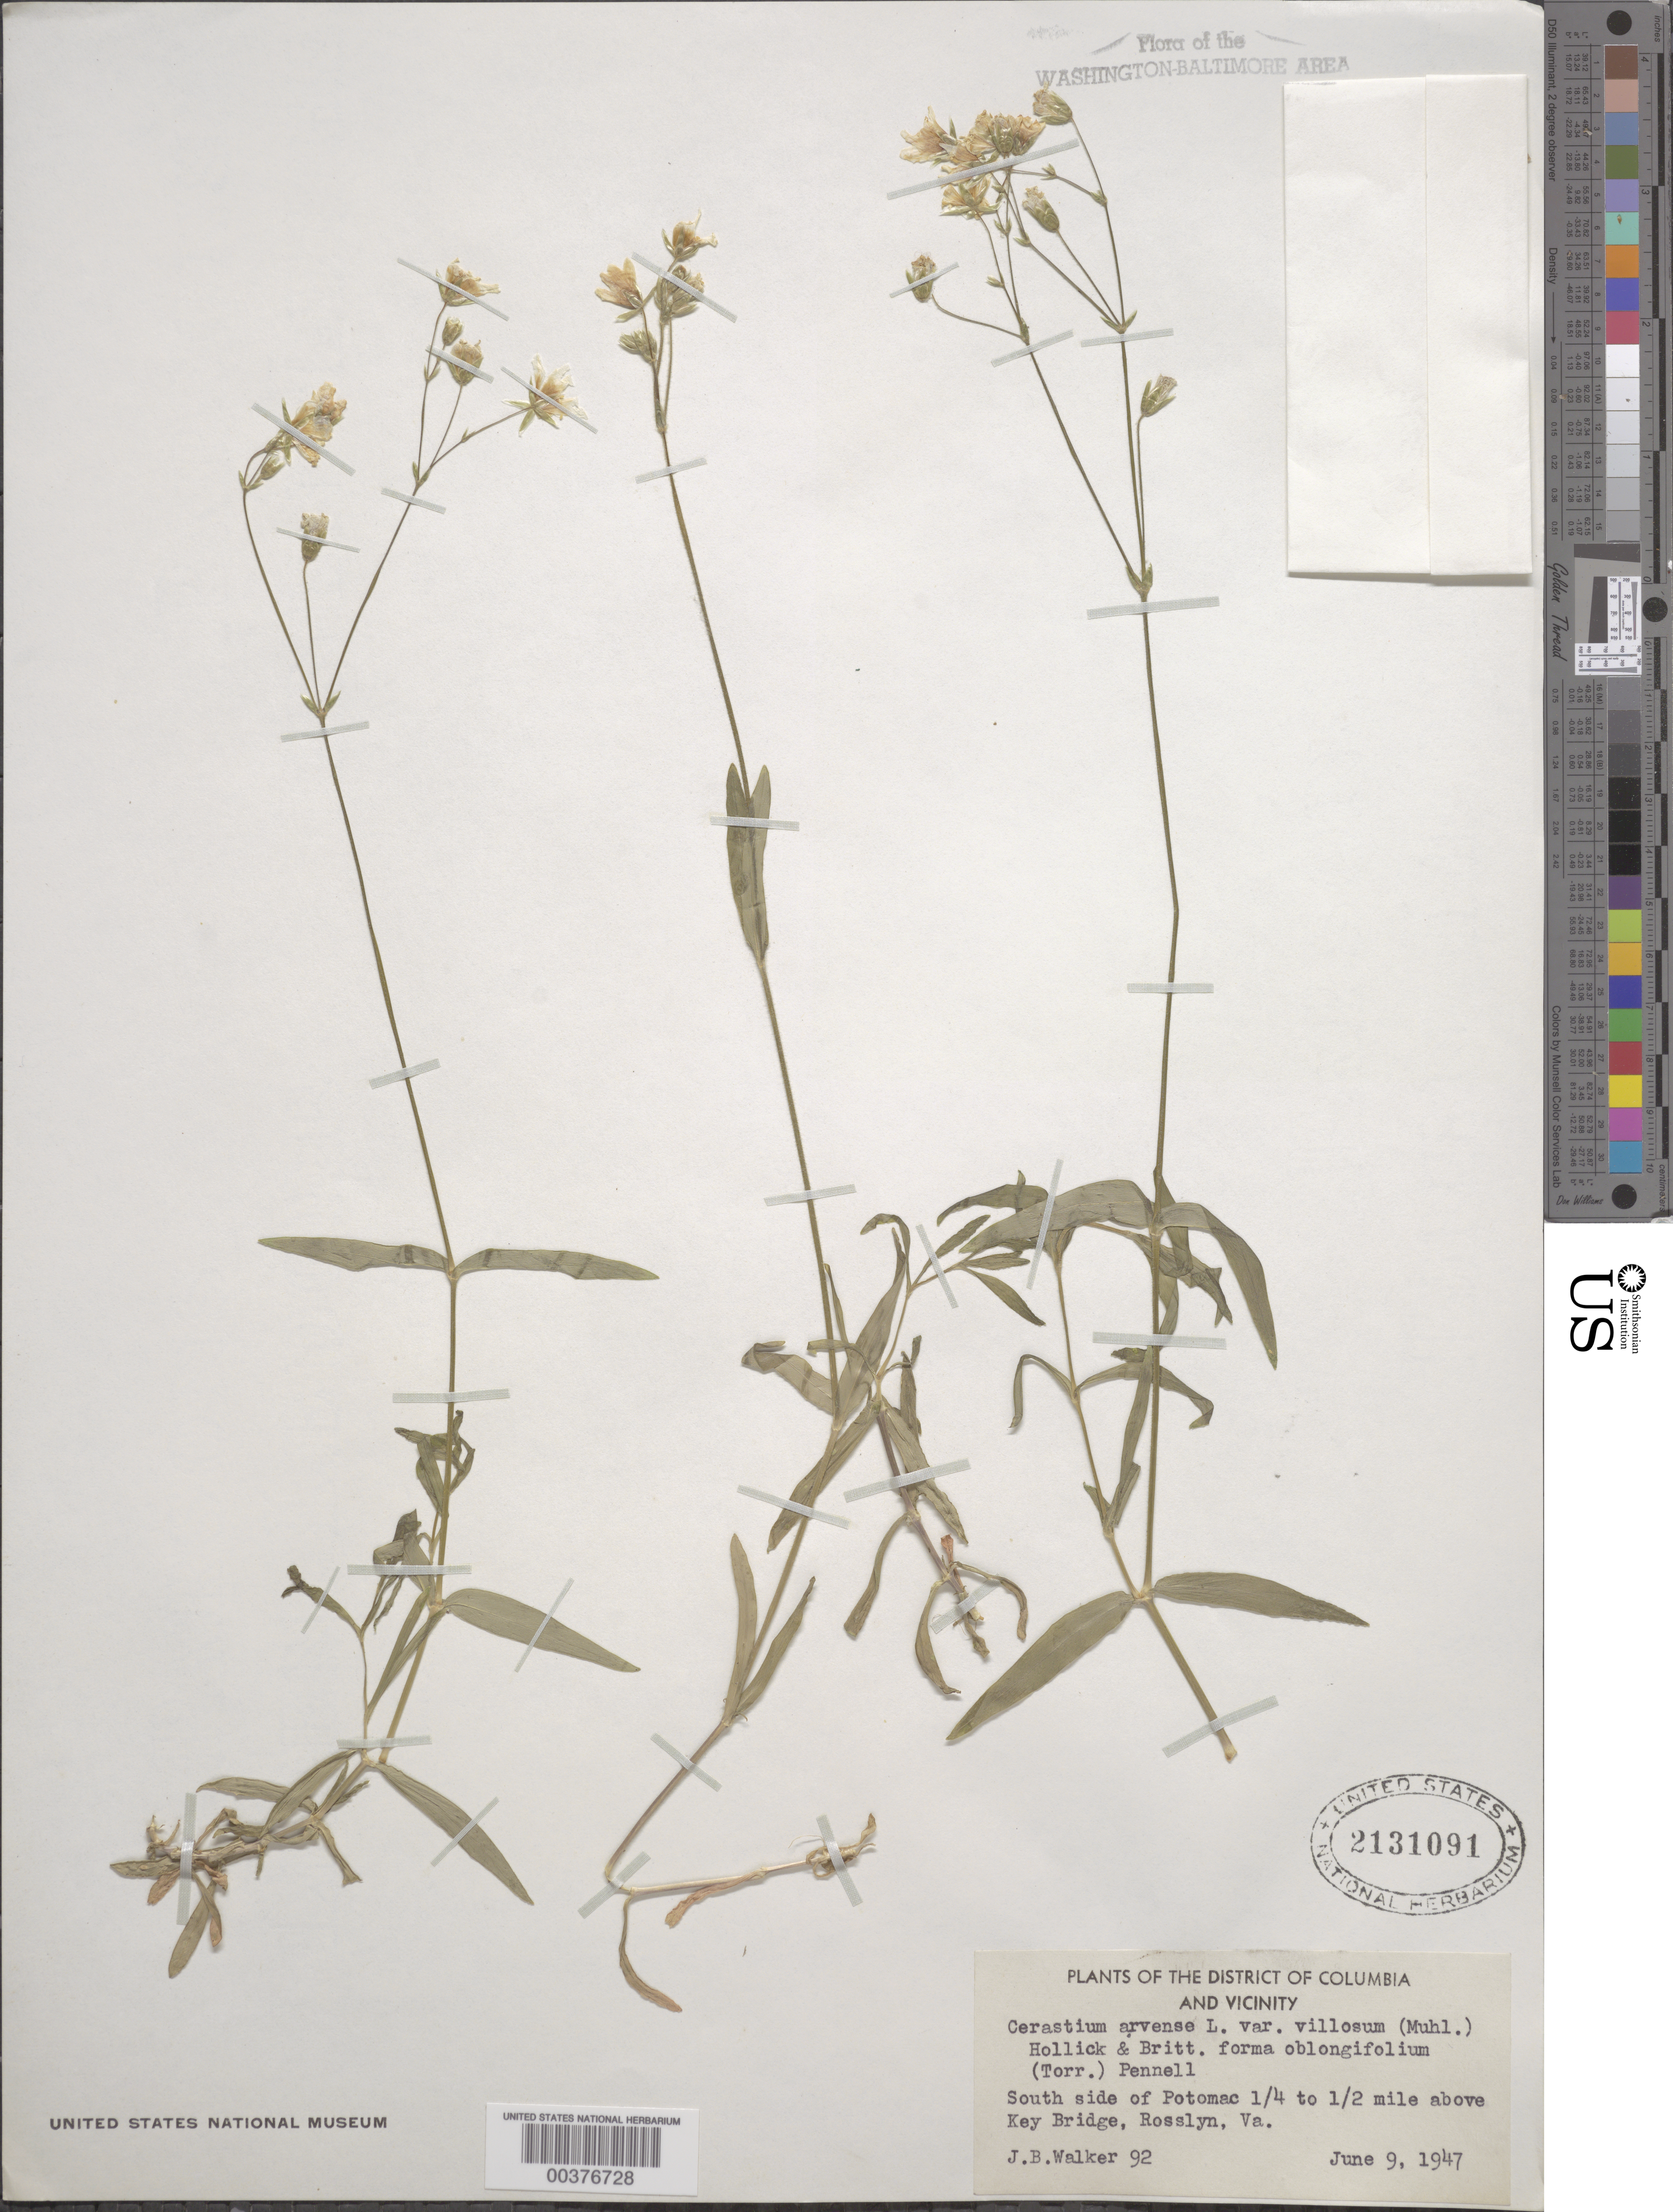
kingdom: Plantae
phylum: Tracheophyta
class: Magnoliopsida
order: Caryophyllales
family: Caryophyllaceae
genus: Cerastium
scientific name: Cerastium arvense var. villosum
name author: (Muhl. ex Darl.) Hollick & Britton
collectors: J. Walker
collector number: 92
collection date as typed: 09 Jun 1947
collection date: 1947-06-09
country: United States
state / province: Virginia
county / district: Arlington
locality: Above Key Bridge, Rosslyn, on the Potomac River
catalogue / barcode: US 2131091